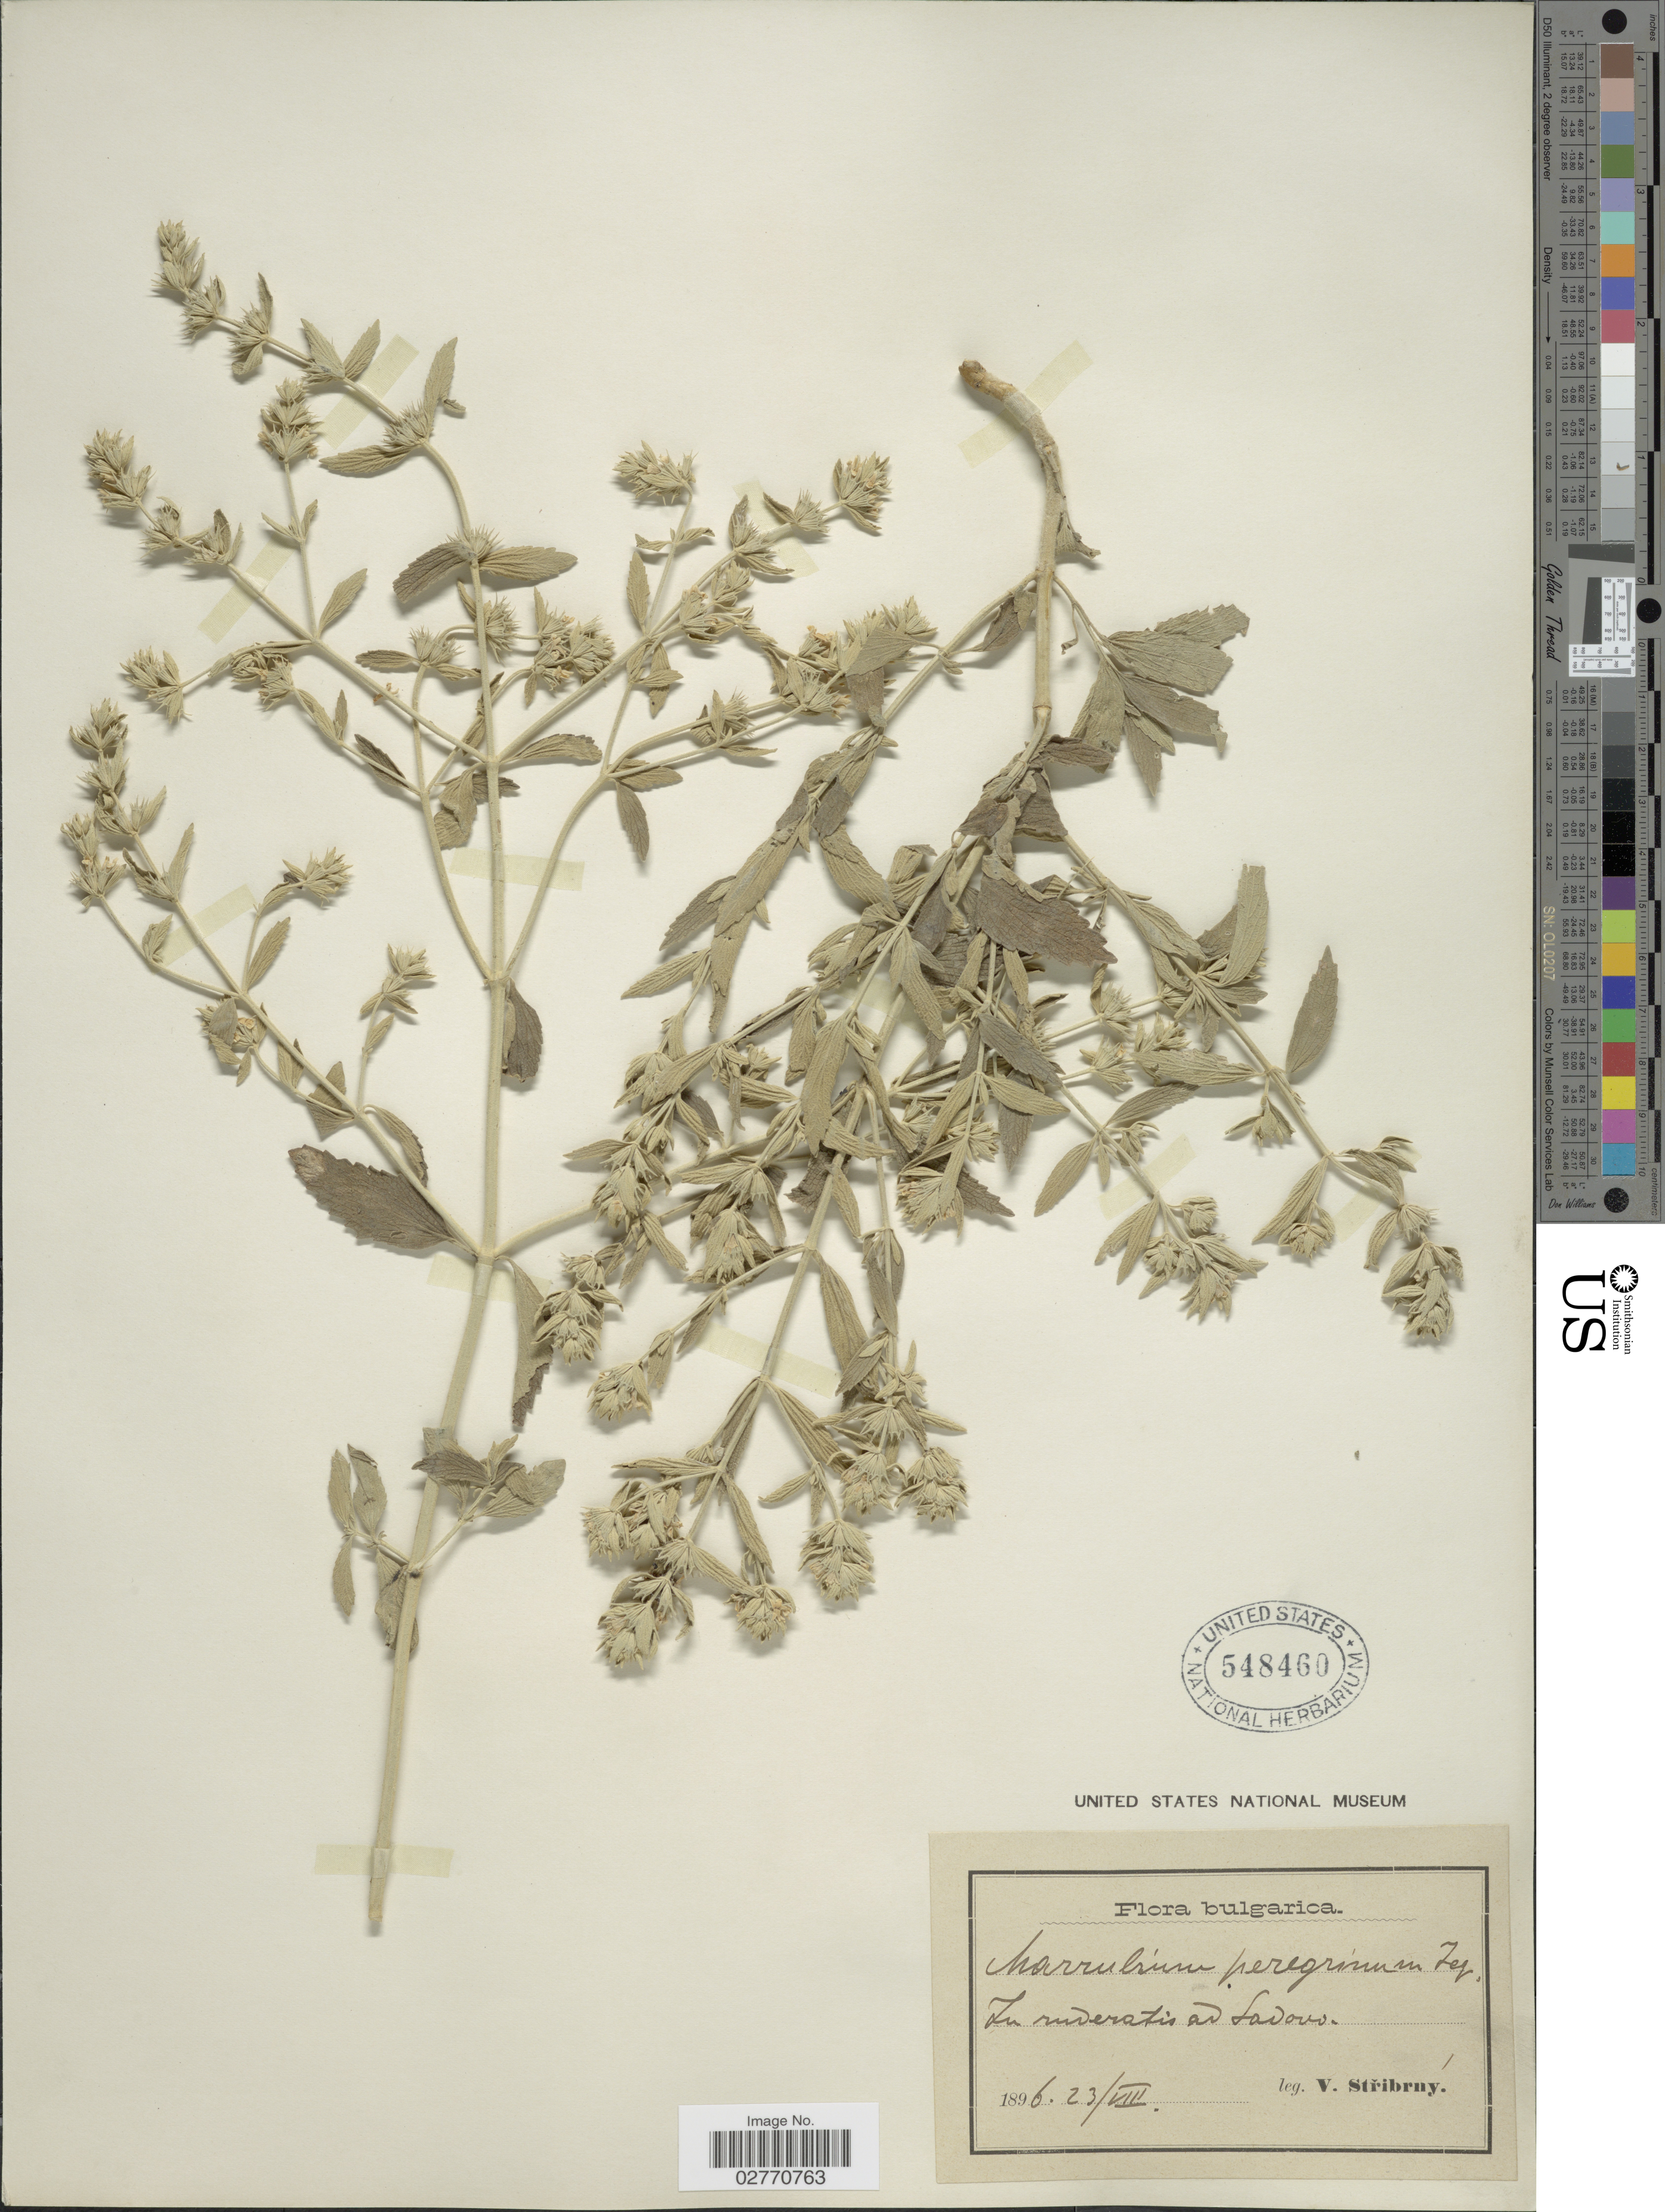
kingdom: Plantae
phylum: Tracheophyta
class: Magnoliopsida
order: Lamiales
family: Lamiaceae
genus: Marrubium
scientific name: Marrubium peregrinum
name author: L.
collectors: V. Stribrny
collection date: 1896-08-23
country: Bulgaria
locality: In ruderatis ad Sadovo [interpreted].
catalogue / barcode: US 548460